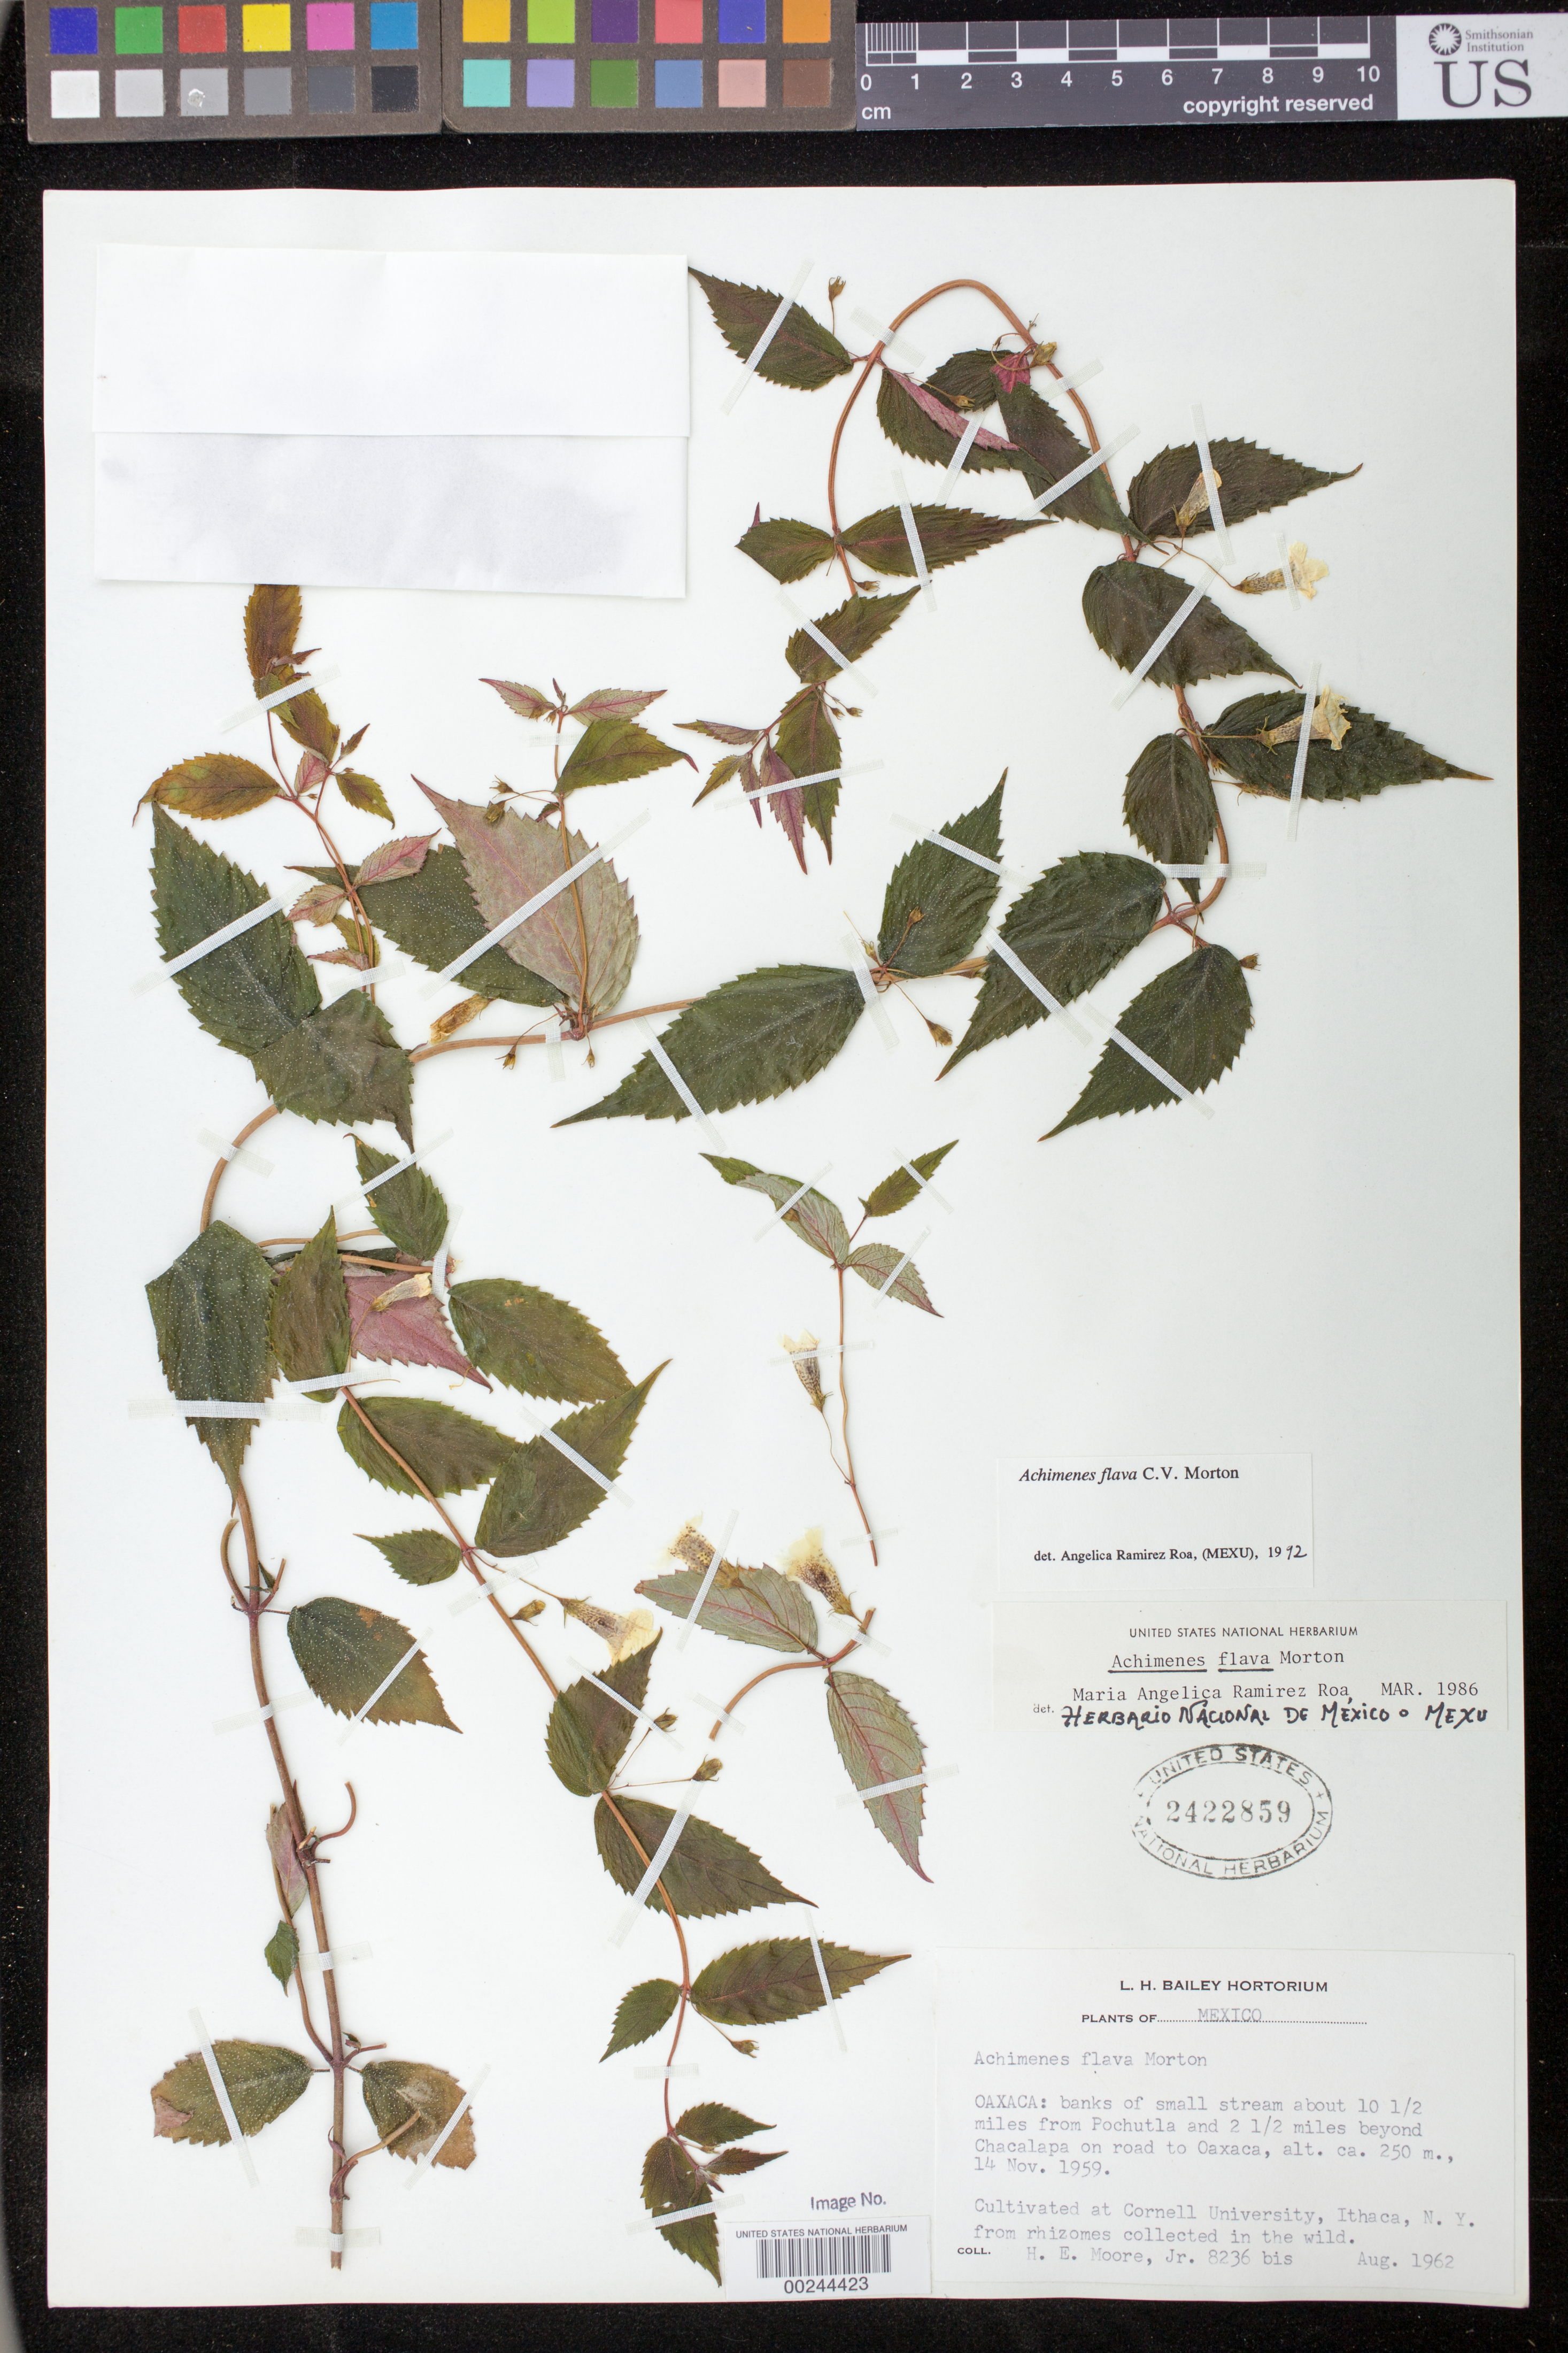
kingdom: Plantae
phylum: Tracheophyta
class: Magnoliopsida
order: Lamiales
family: Gesneriaceae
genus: Achimenes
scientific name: Achimenes flava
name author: C.V. Morton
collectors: H. E. Moore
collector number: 8236 bis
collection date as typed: Aug 1962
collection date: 1962-08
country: Mexico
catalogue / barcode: US 2422859